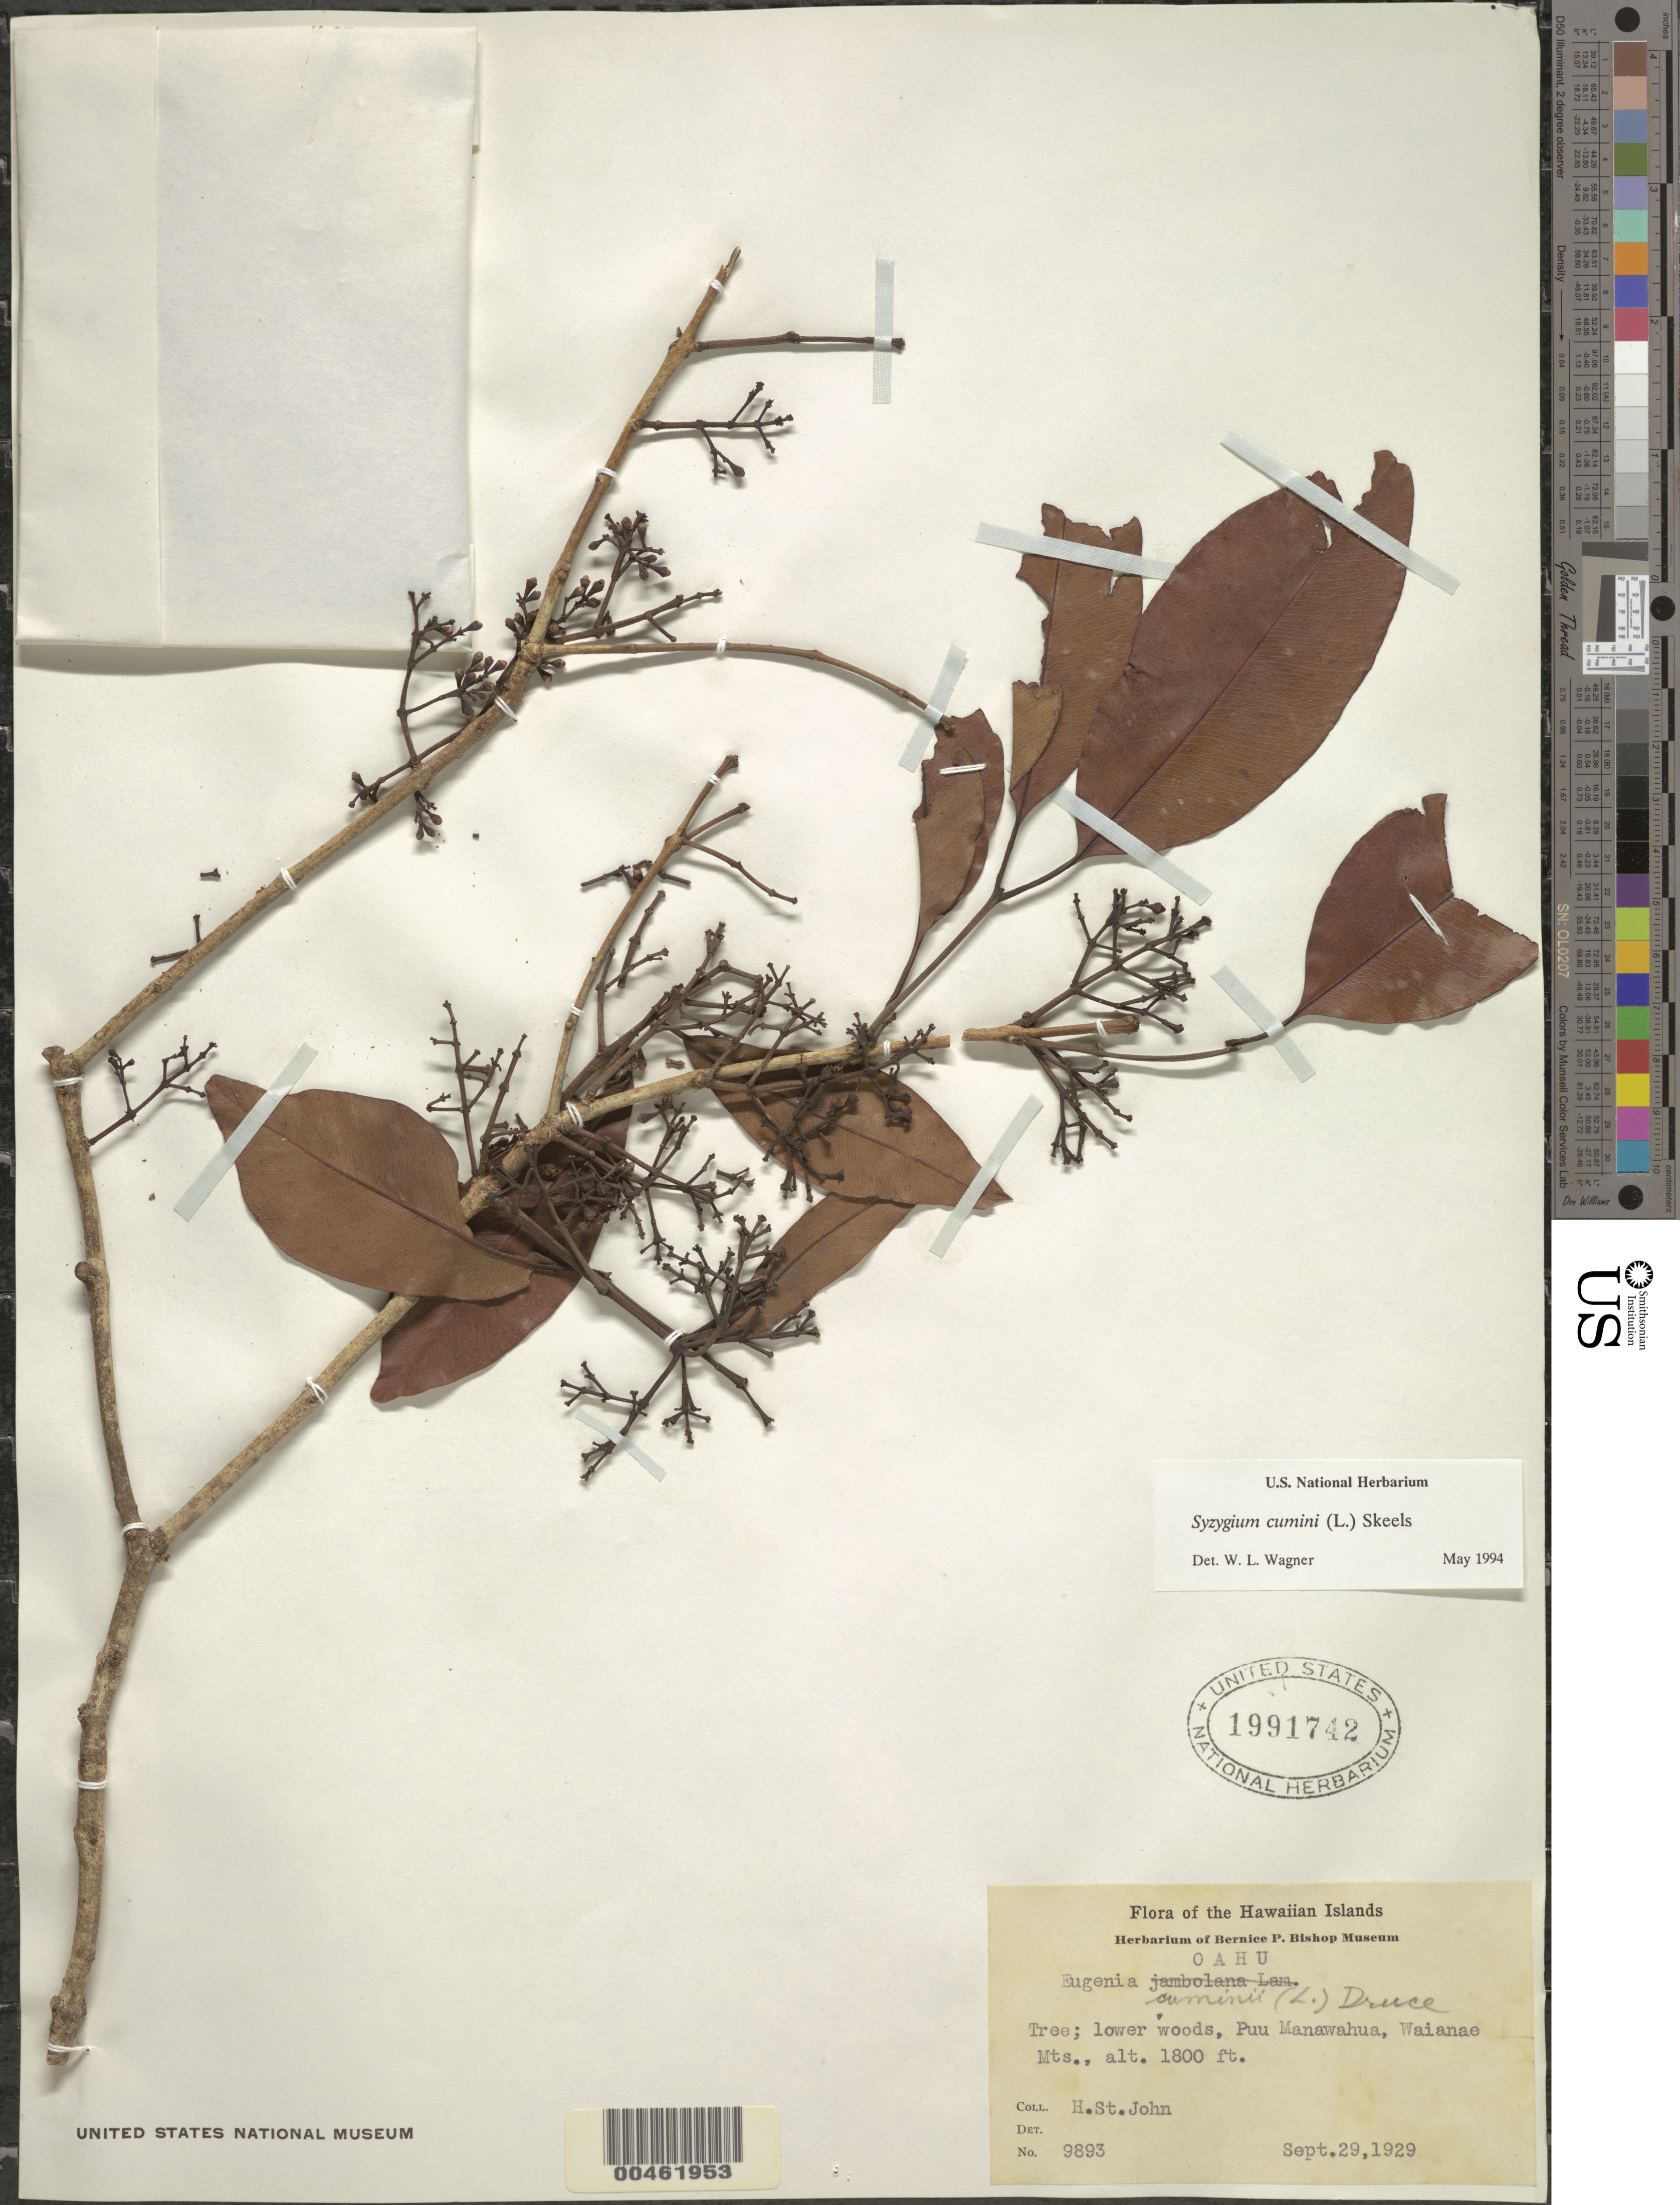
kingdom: Plantae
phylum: Tracheophyta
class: Magnoliopsida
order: Myrtales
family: Myrtaceae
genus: Syzygium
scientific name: Syzygium cumini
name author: (L.) Skeels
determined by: Wagner, W. L., (BOT), Smithsonian Institution - National Museum of Natural History (UNITED STATES)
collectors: H. St. John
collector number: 9893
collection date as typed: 29 Sep 1929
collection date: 1929-09-29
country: United States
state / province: Hawaii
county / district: Honolulu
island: Oahu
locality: Puu Manawahua, Waianae Mountains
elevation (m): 549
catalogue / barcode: US 1991742